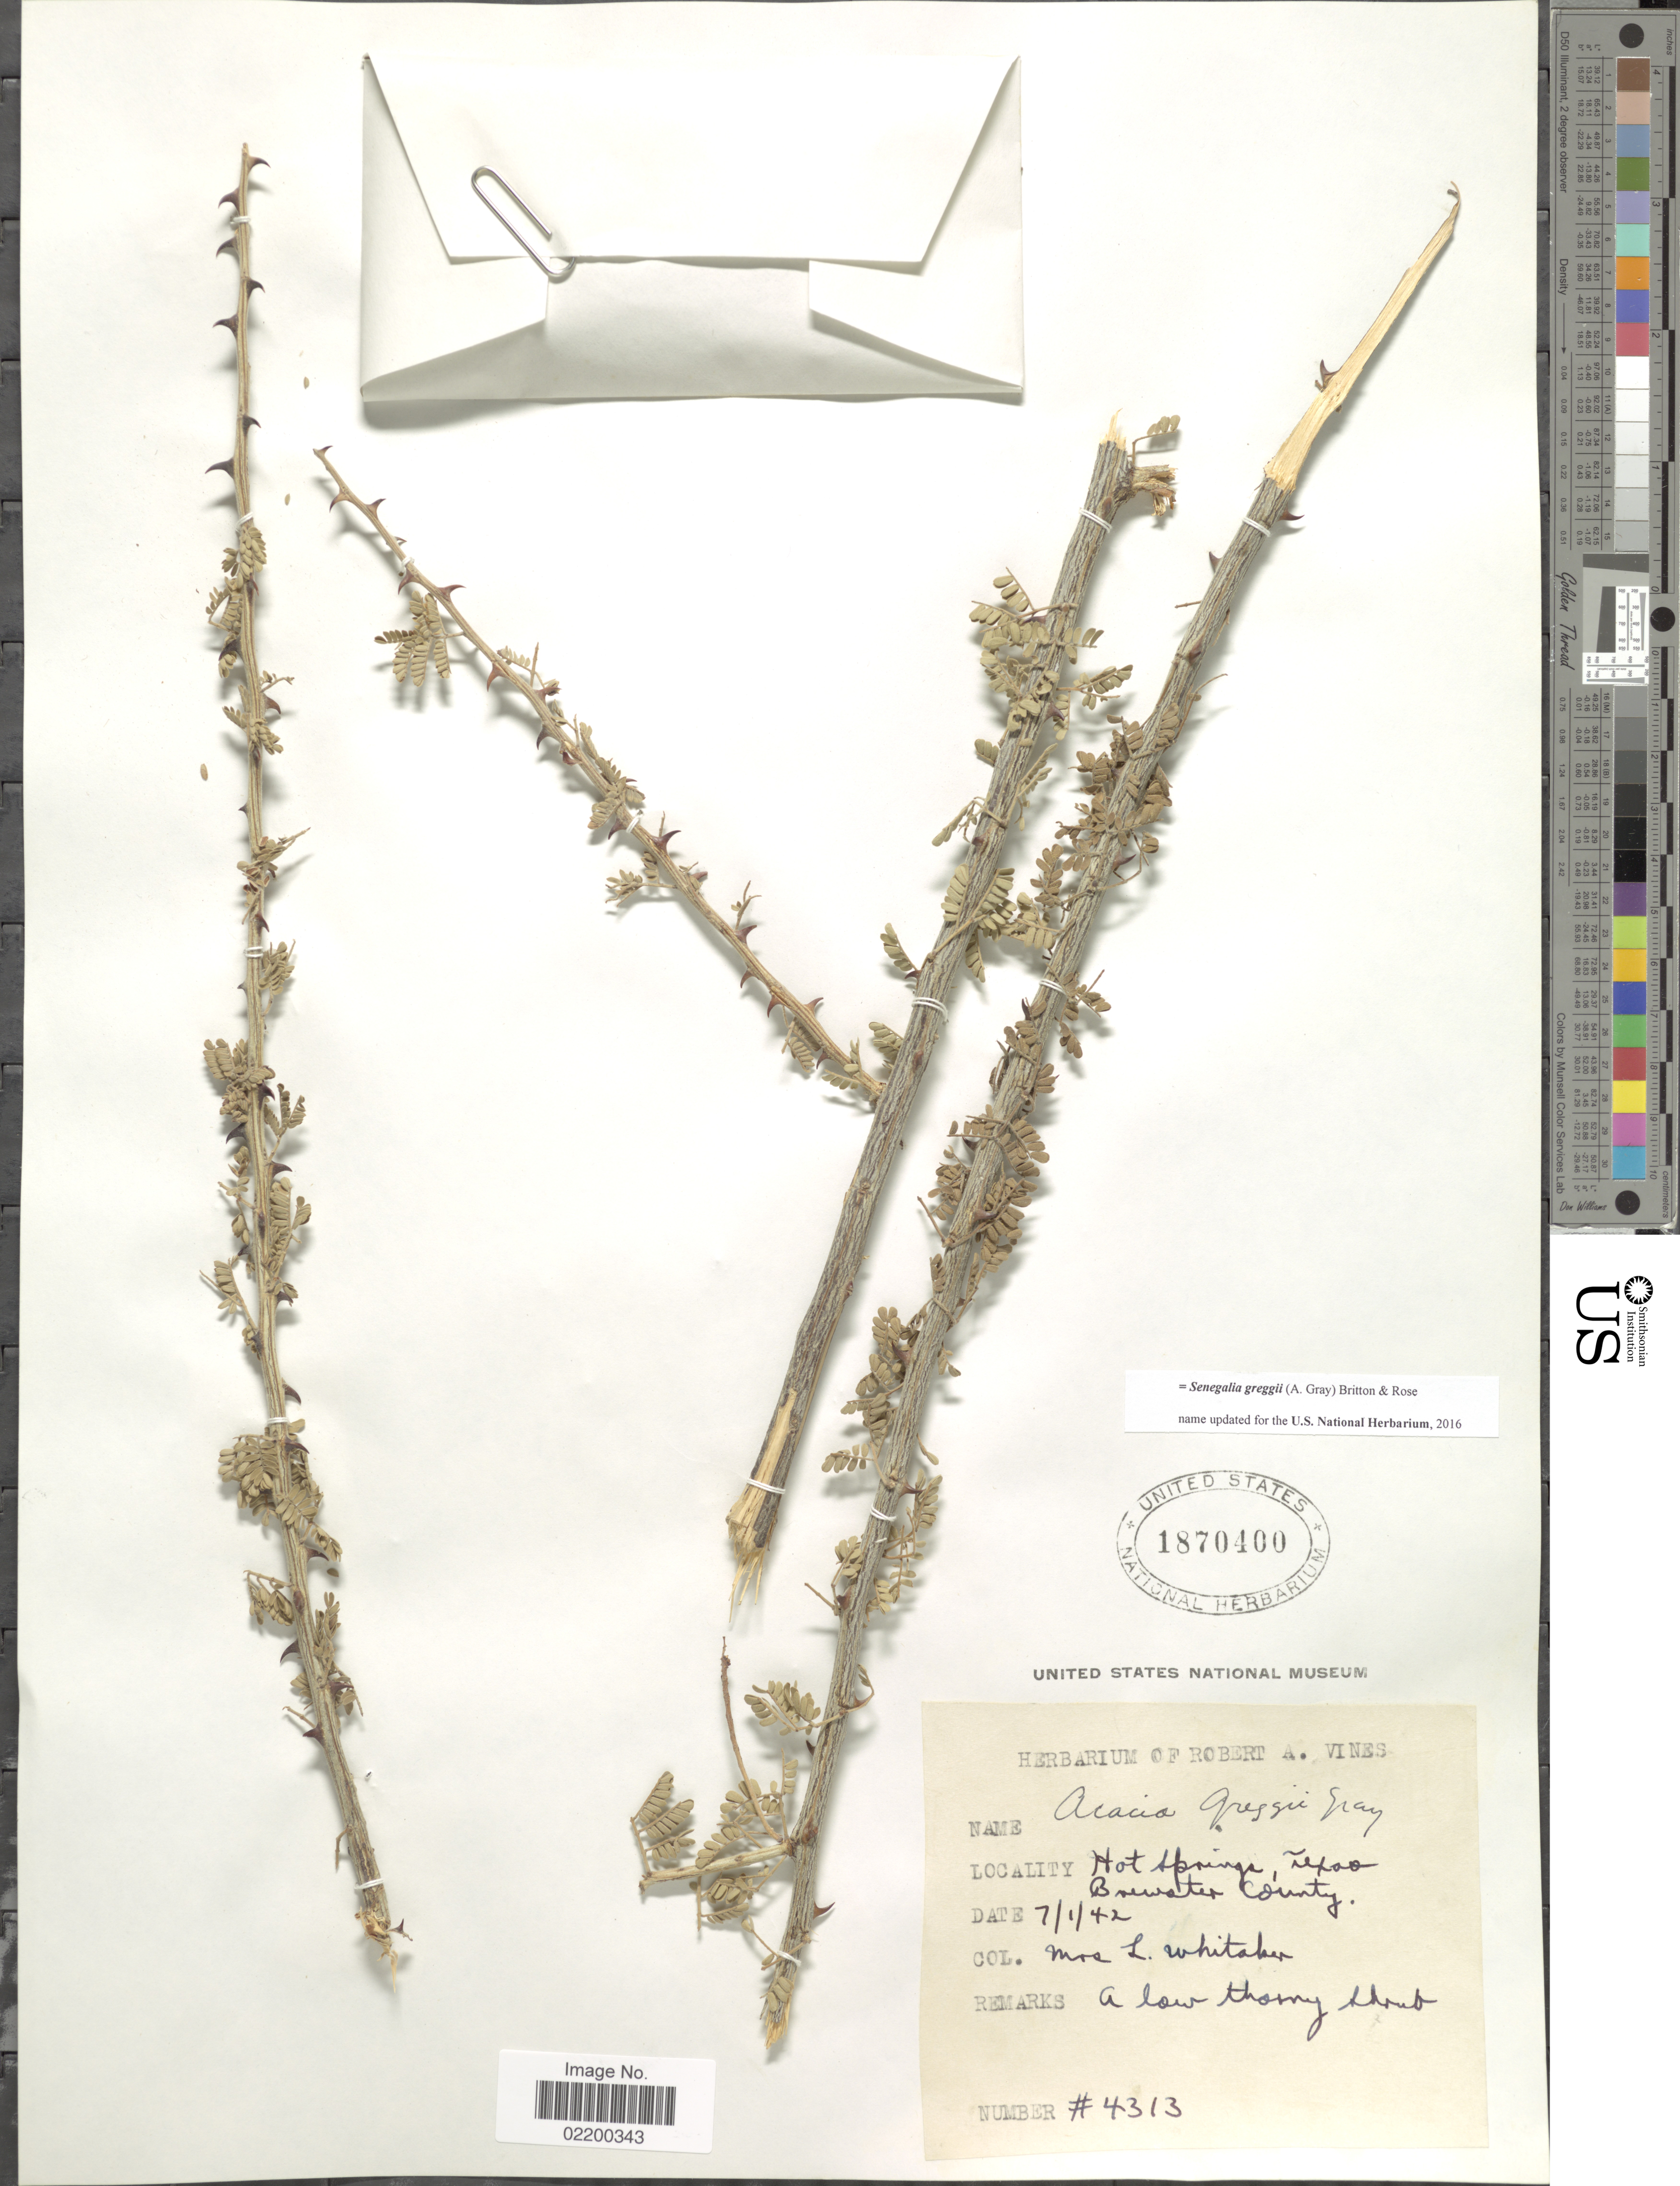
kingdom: Plantae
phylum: Tracheophyta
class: Magnoliopsida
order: Fabales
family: Fabaceae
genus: Senegalia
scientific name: Senegalia greggii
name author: (A. Gray) Britton & Rose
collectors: L. Whitaker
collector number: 4313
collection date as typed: Transcribed d/m/y: 1/7/42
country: United States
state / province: Texas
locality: Hot Springs, Brewster Co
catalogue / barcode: US 1870400